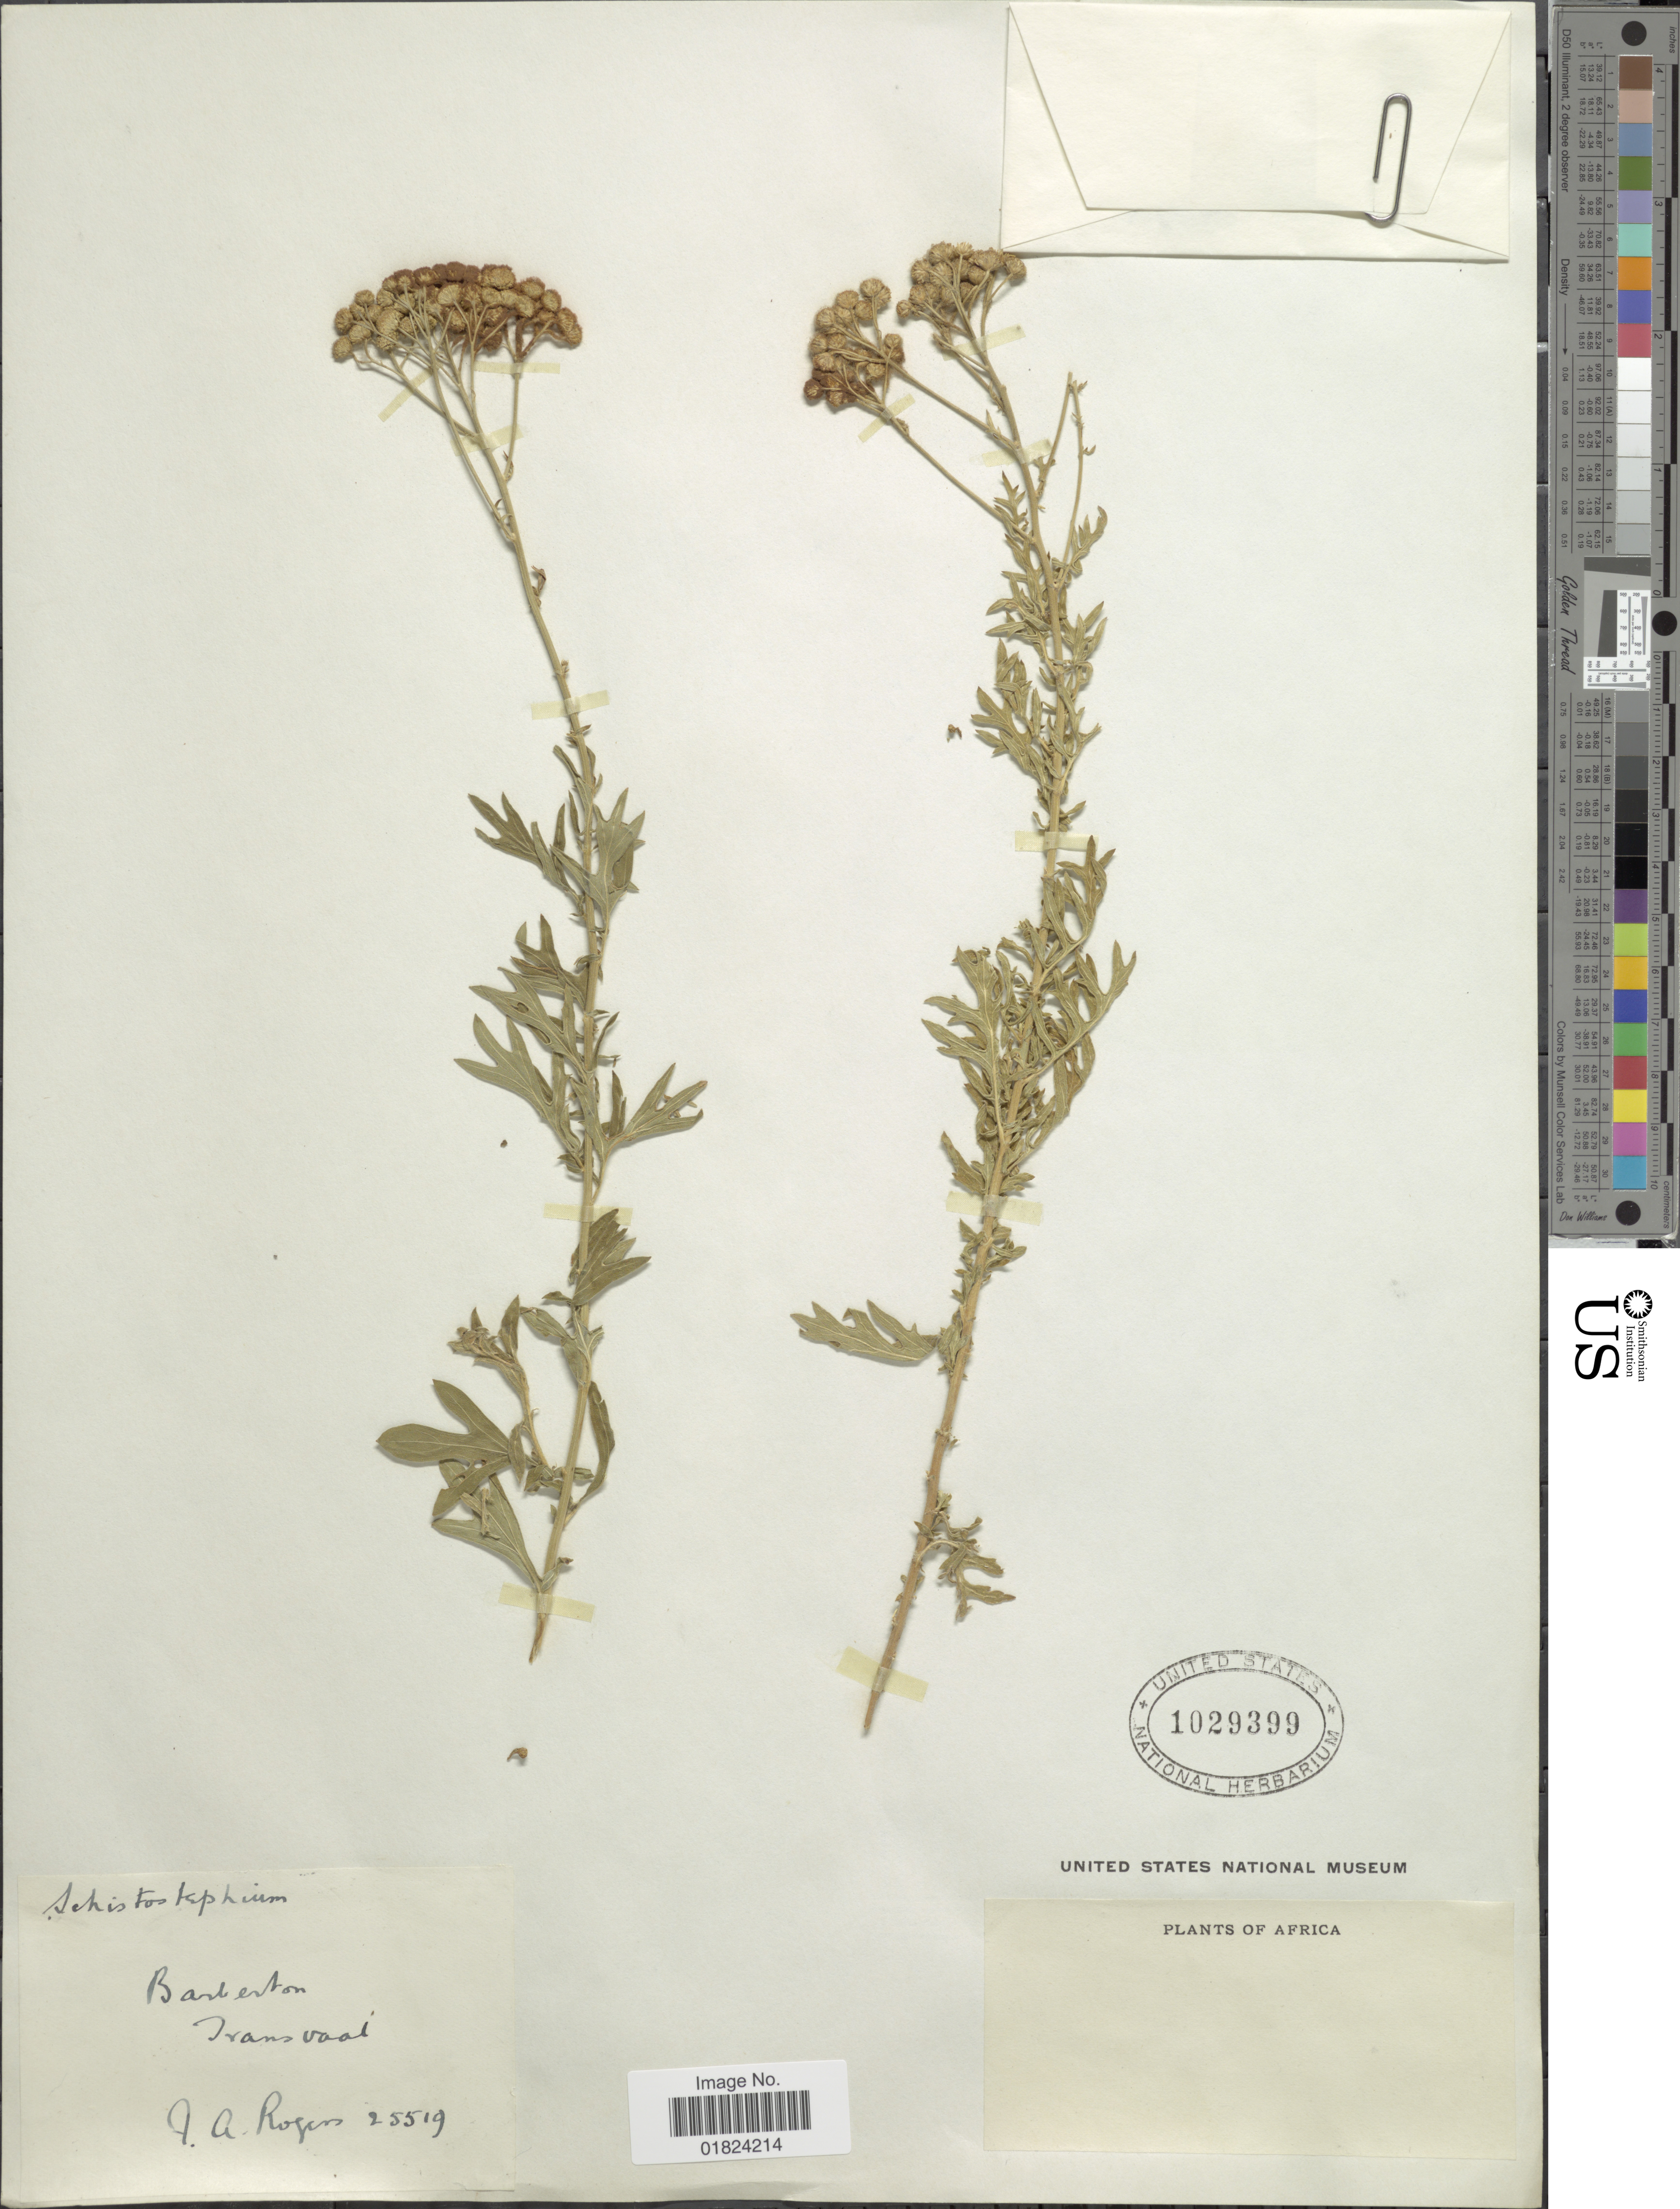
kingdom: Plantae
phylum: Tracheophyta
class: Magnoliopsida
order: Asterales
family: Asteraceae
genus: Schistostephium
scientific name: Schistostephium sp.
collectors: F. A. Rogers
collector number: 25519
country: South Africa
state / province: Mpumalanga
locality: Barberton, Transvaal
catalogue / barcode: US 1029399